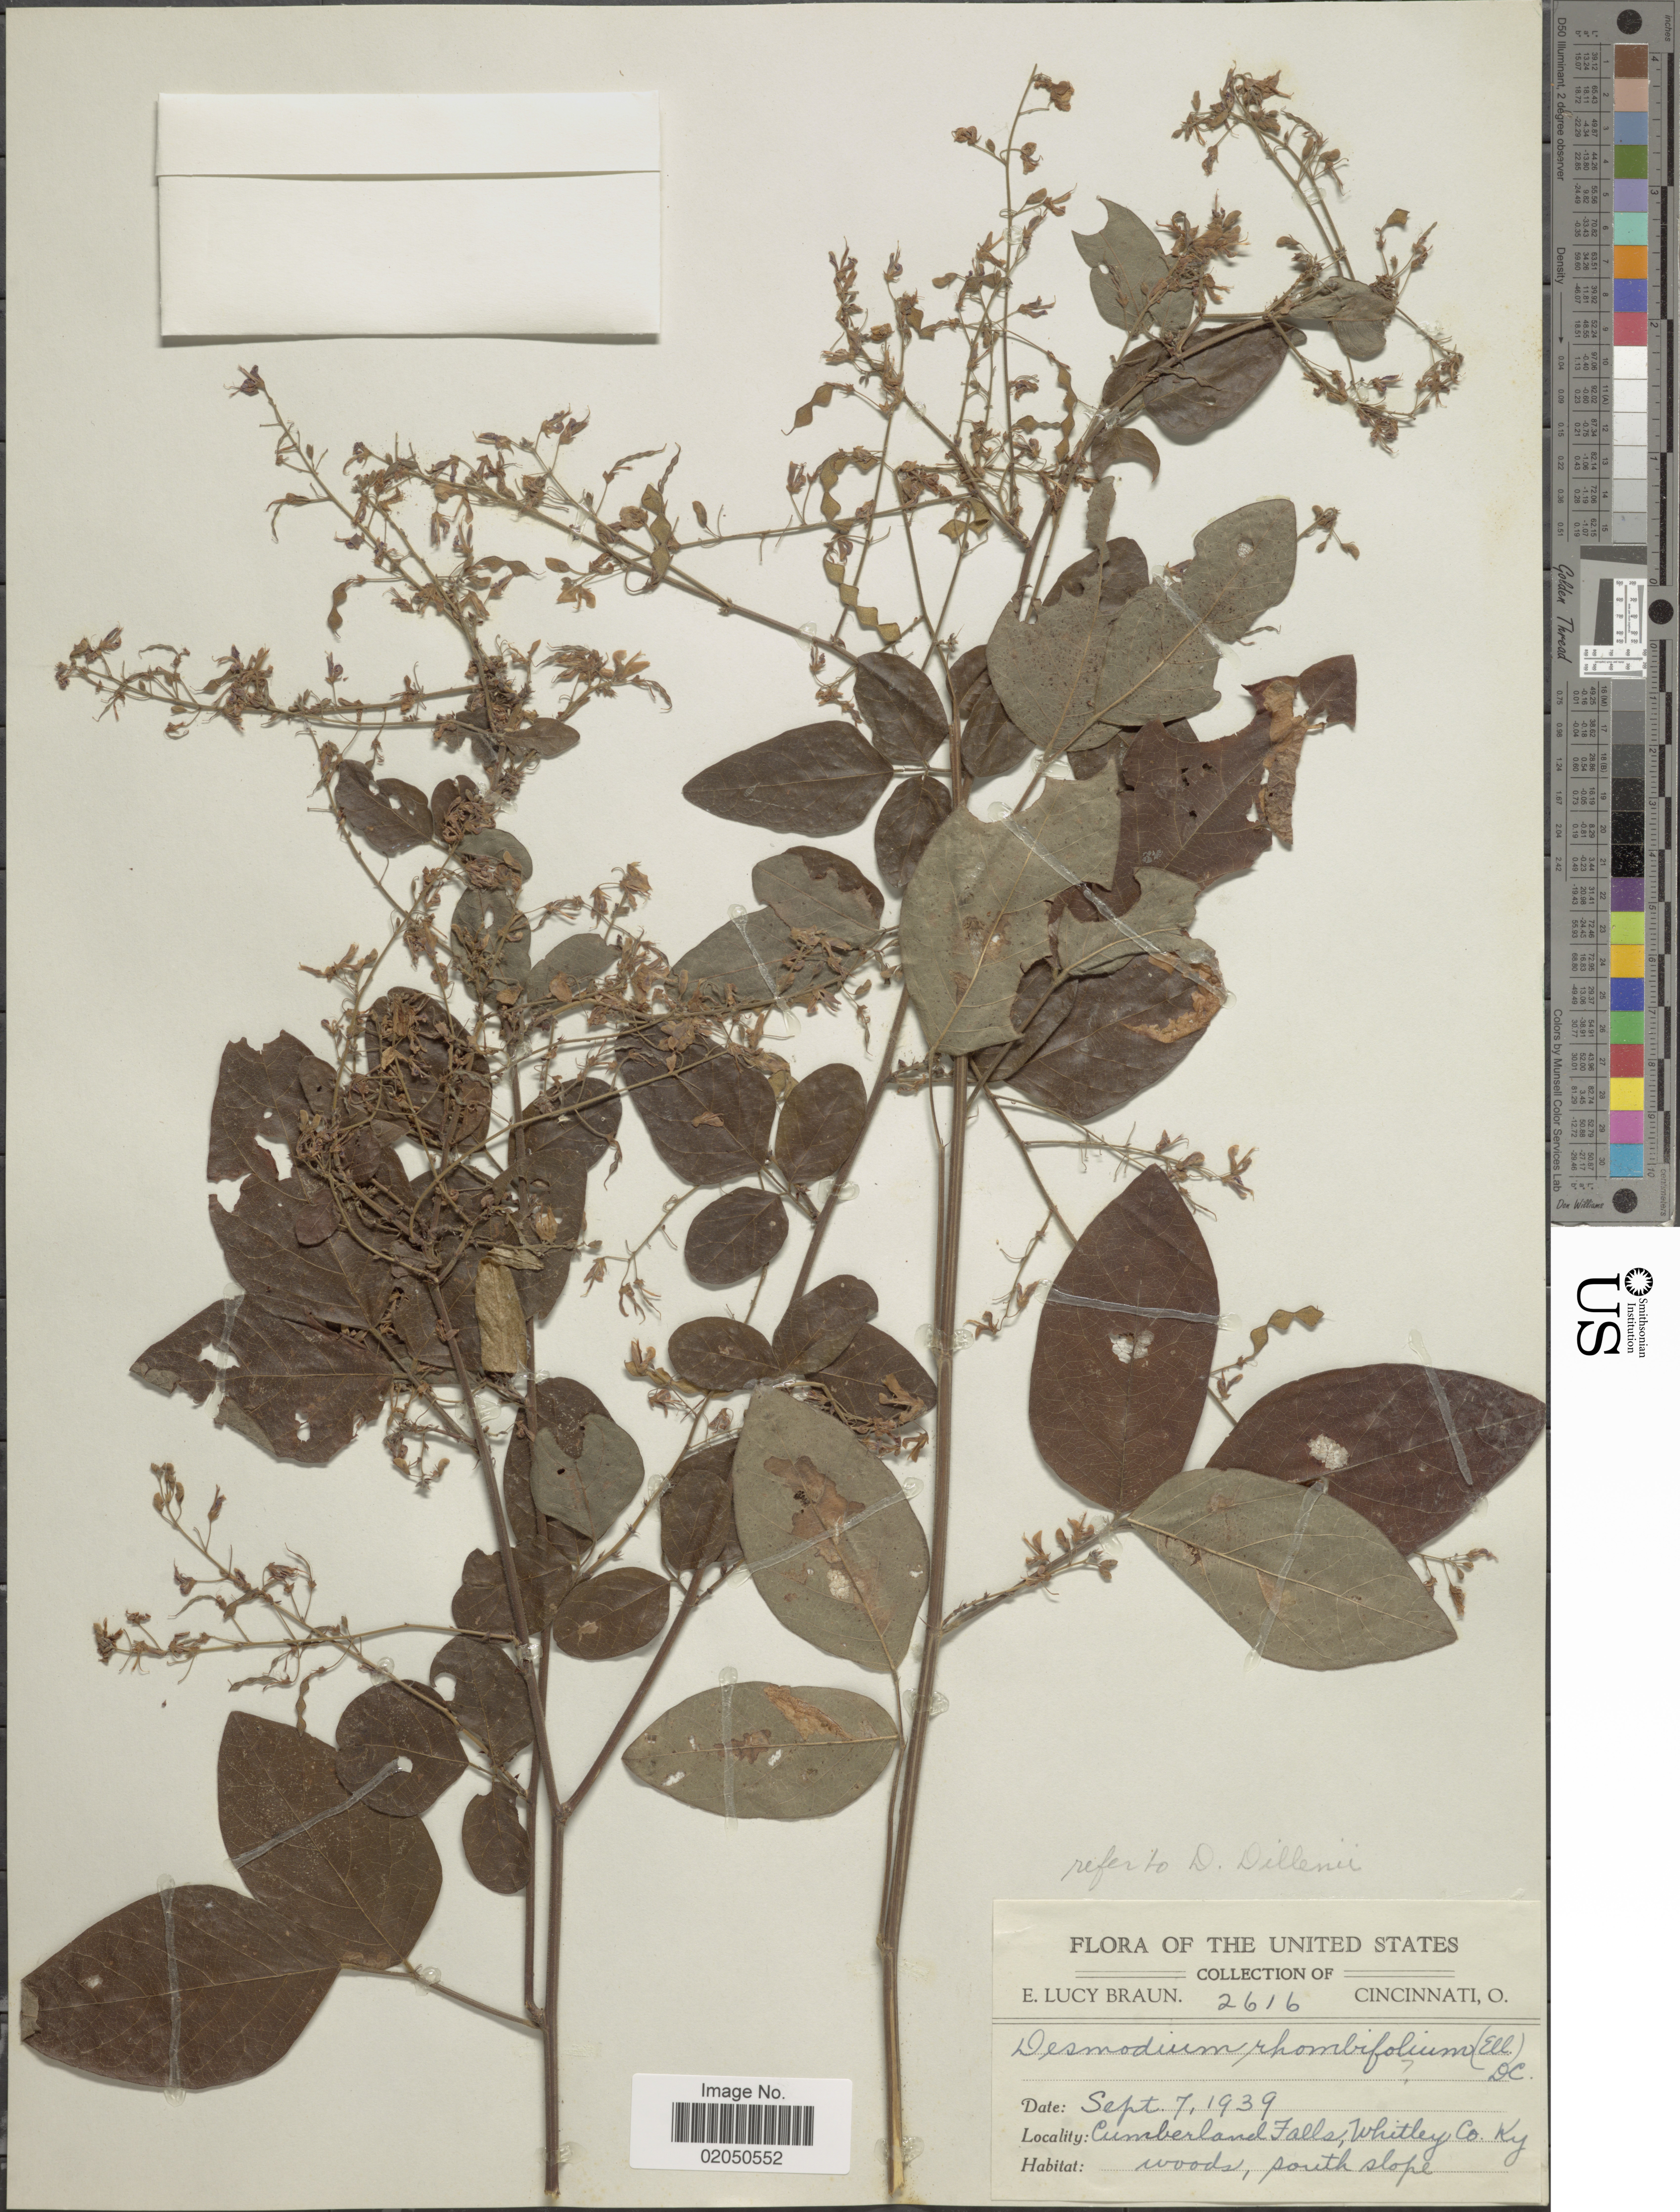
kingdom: Plantae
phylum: Tracheophyta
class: Magnoliopsida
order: Fabales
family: Fabaceae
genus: Desmodium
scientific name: Desmodium glabellum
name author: (Michx.) DC.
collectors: E. L. Braun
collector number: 2616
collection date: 1939-09-07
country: United States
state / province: Kentucky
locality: Cumberland Falls, Whitley Co.